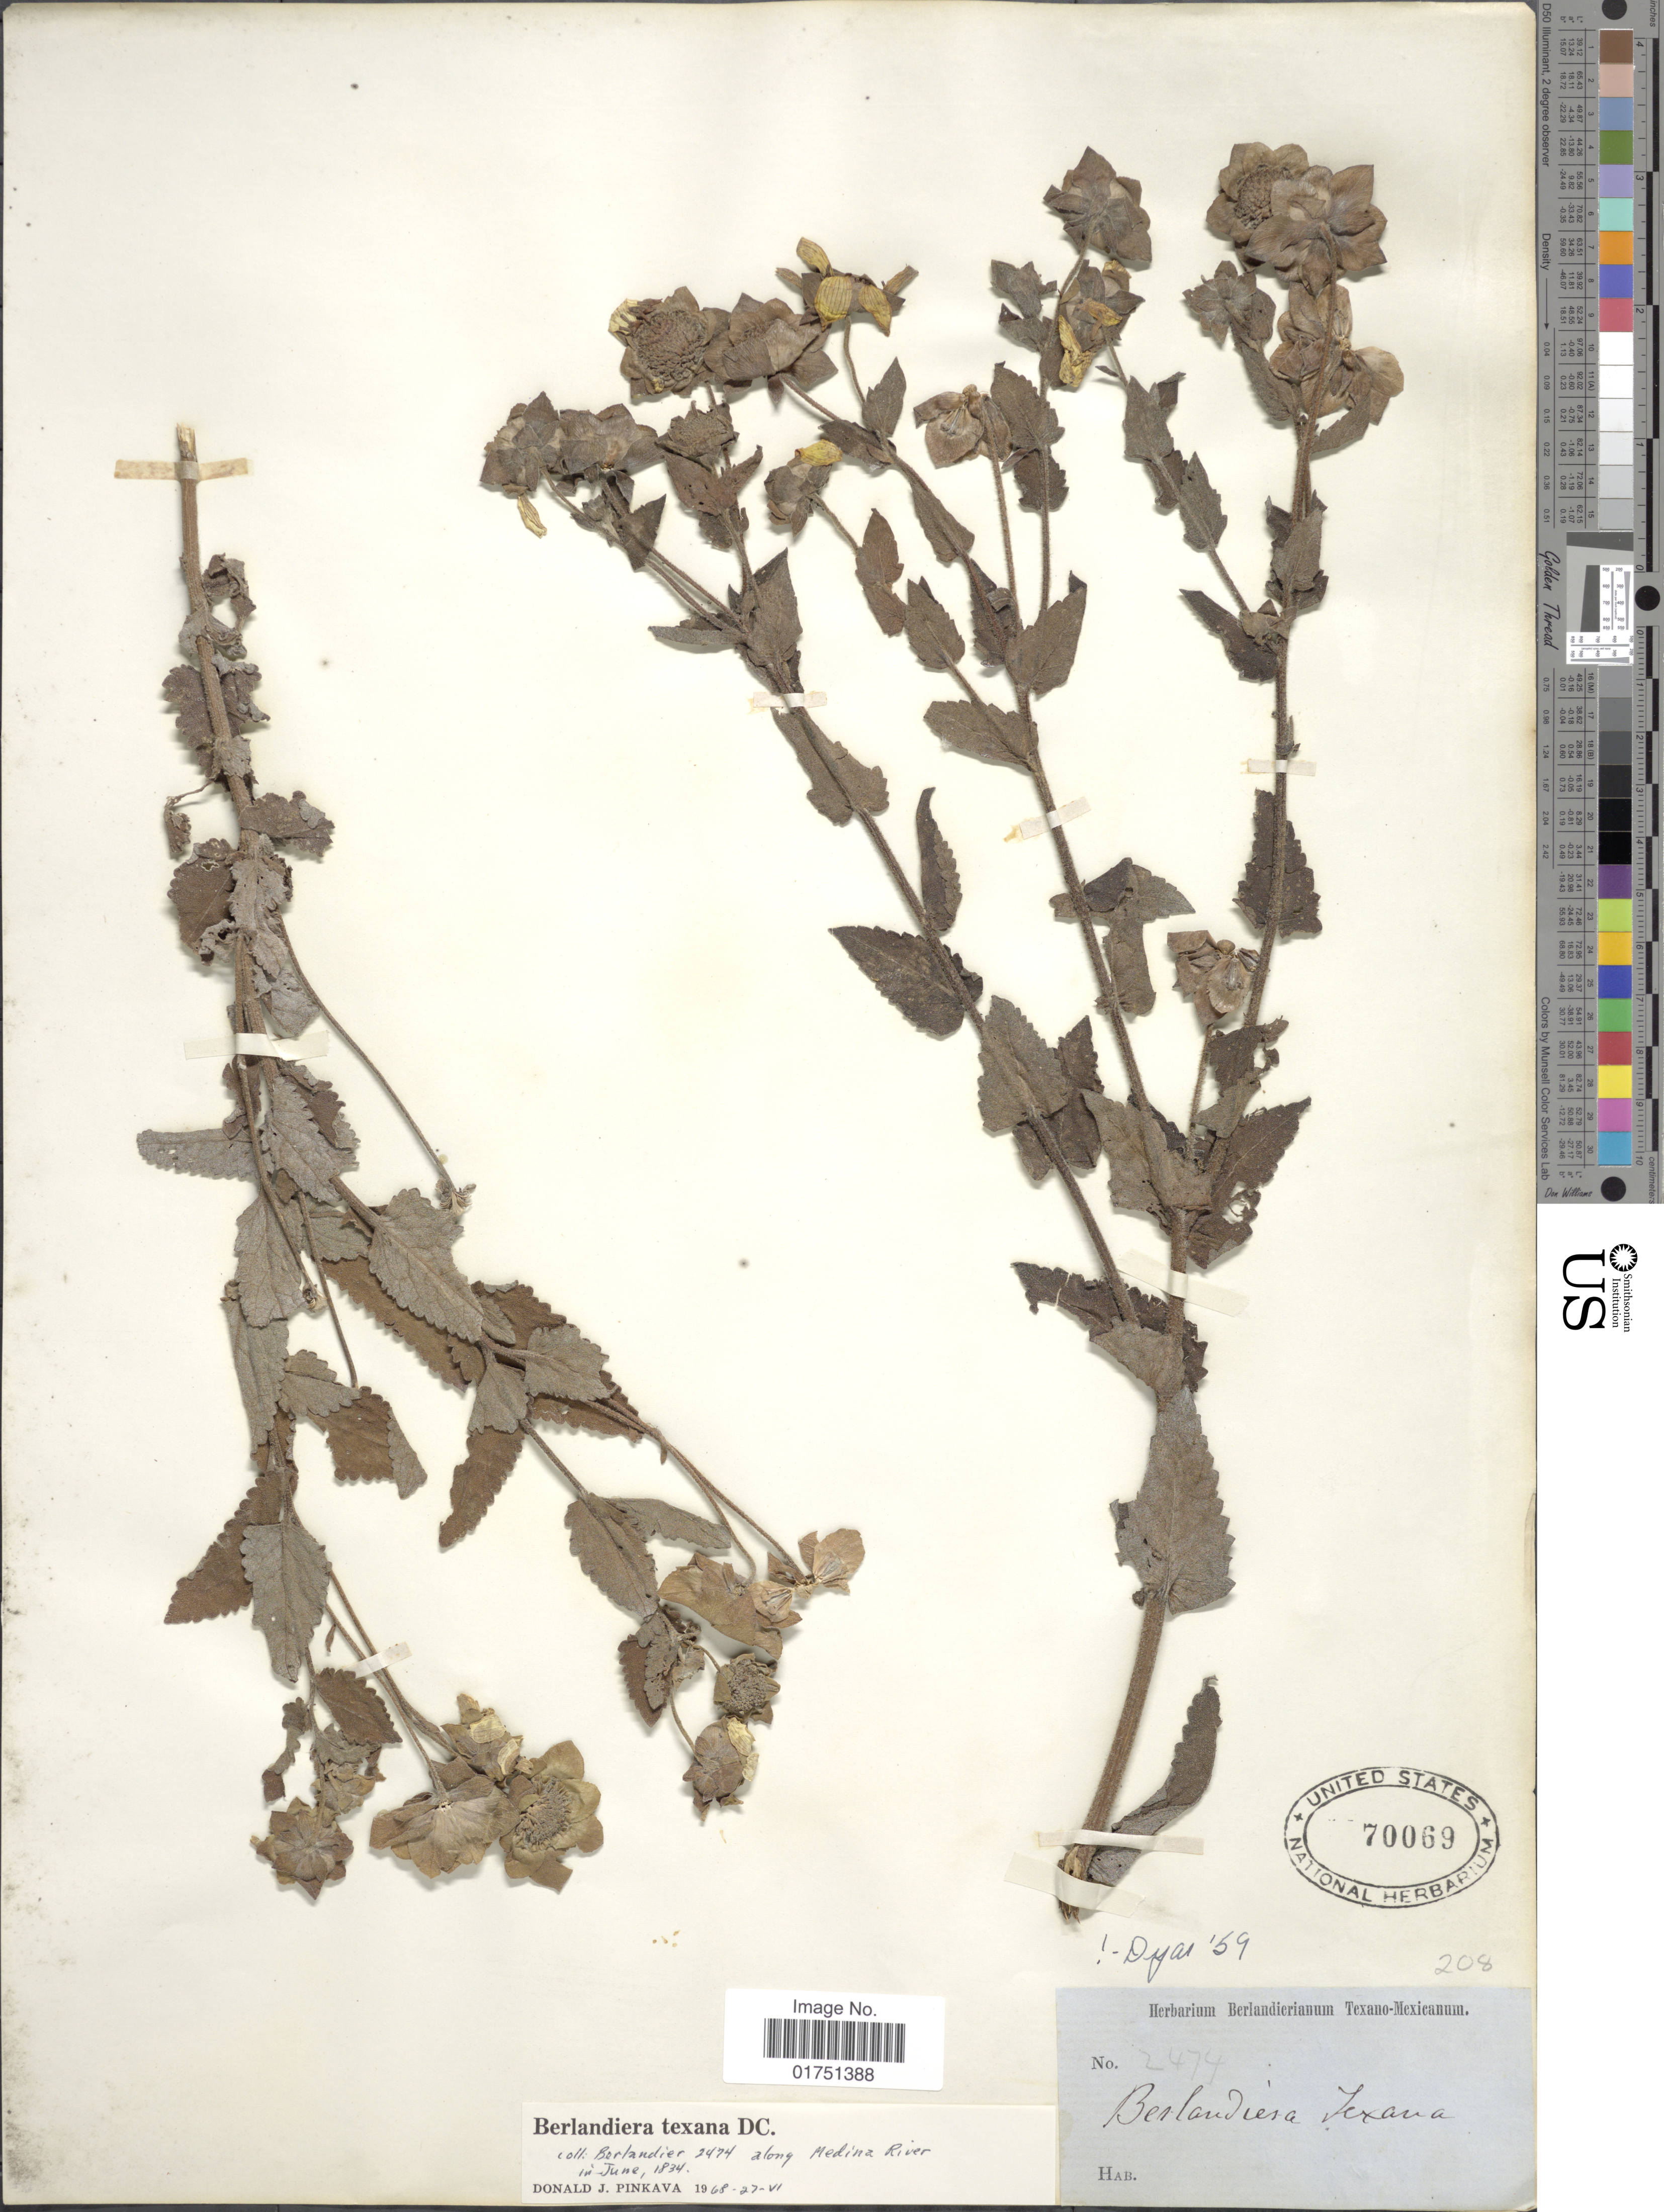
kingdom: Plantae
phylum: Tracheophyta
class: Magnoliopsida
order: Asterales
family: Asteraceae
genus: Berlandiera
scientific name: Berlandiera texana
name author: DC.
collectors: ex Herb. Berlandierianum Texano-Mexicanum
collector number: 2474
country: United States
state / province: Texas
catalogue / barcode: US 70069